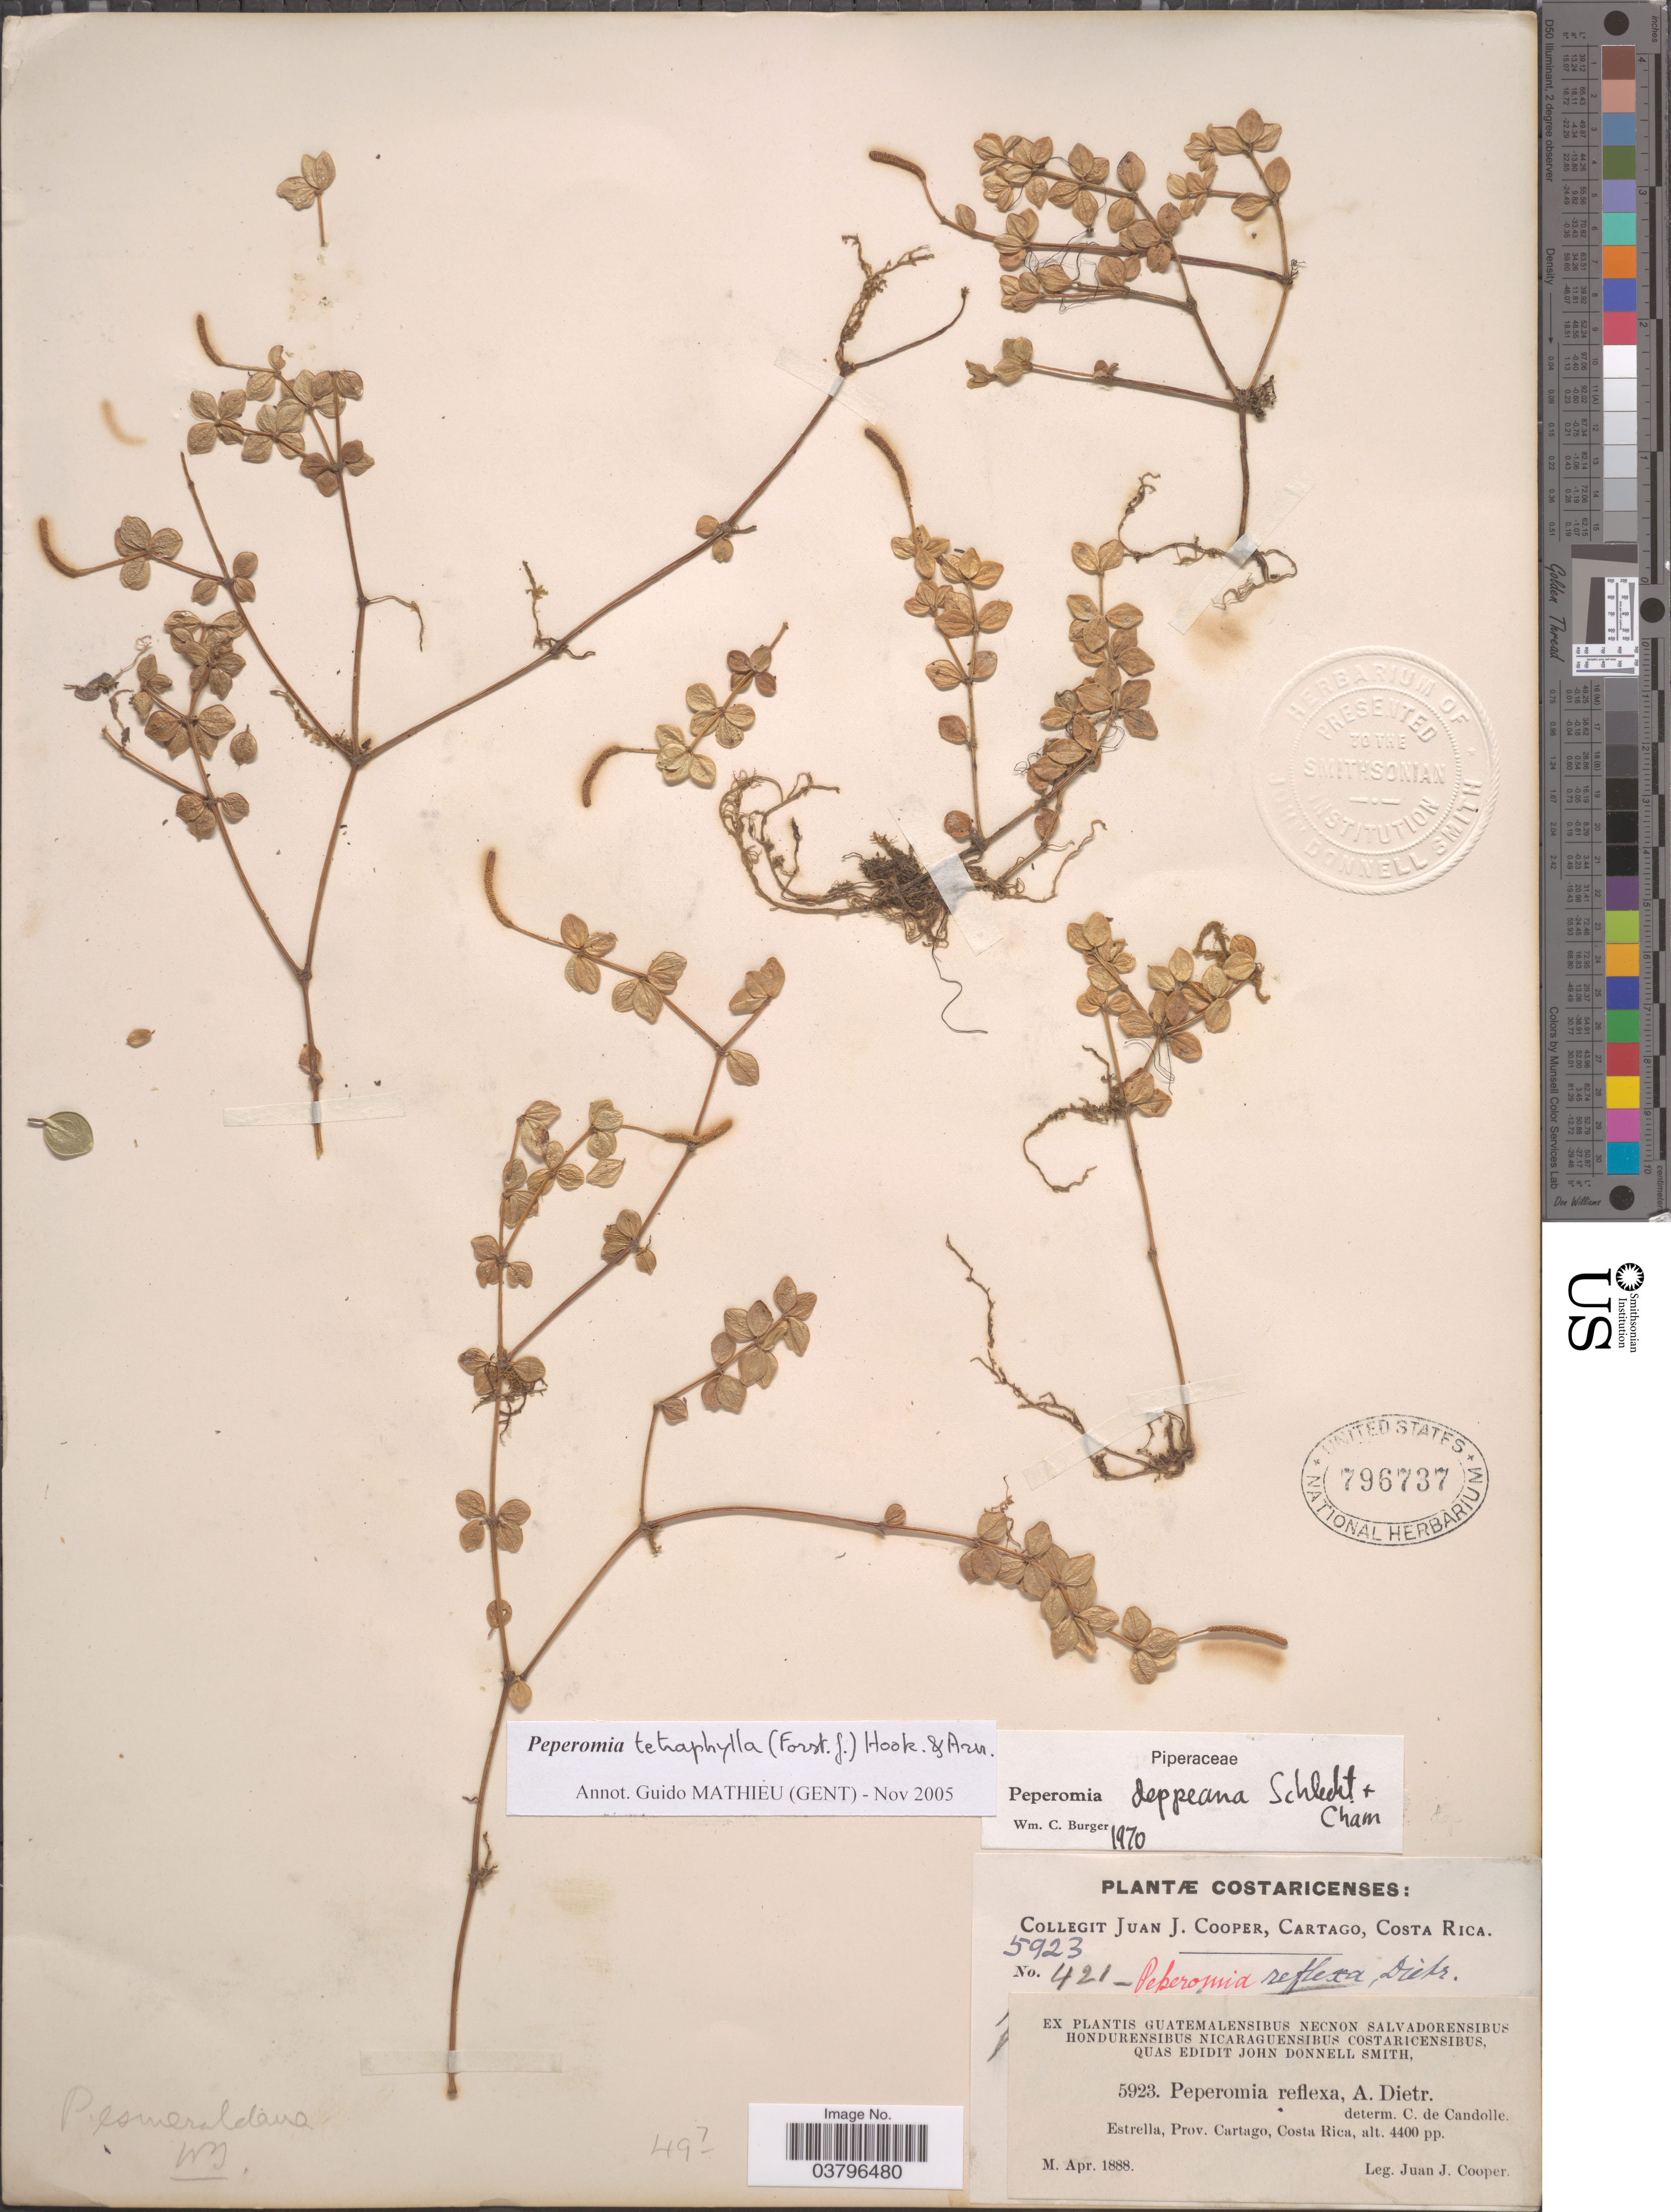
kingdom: Plantae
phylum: Tracheophyta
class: Magnoliopsida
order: Piperales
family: Piperaceae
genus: Peperomia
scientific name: Peperomia tetraphylla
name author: (G. Forst.) Hook. & Arn.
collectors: J. J. Cooper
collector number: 5923/421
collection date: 1888-04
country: Costa Rica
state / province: Cartago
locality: Estrella.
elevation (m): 1341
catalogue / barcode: US 796737